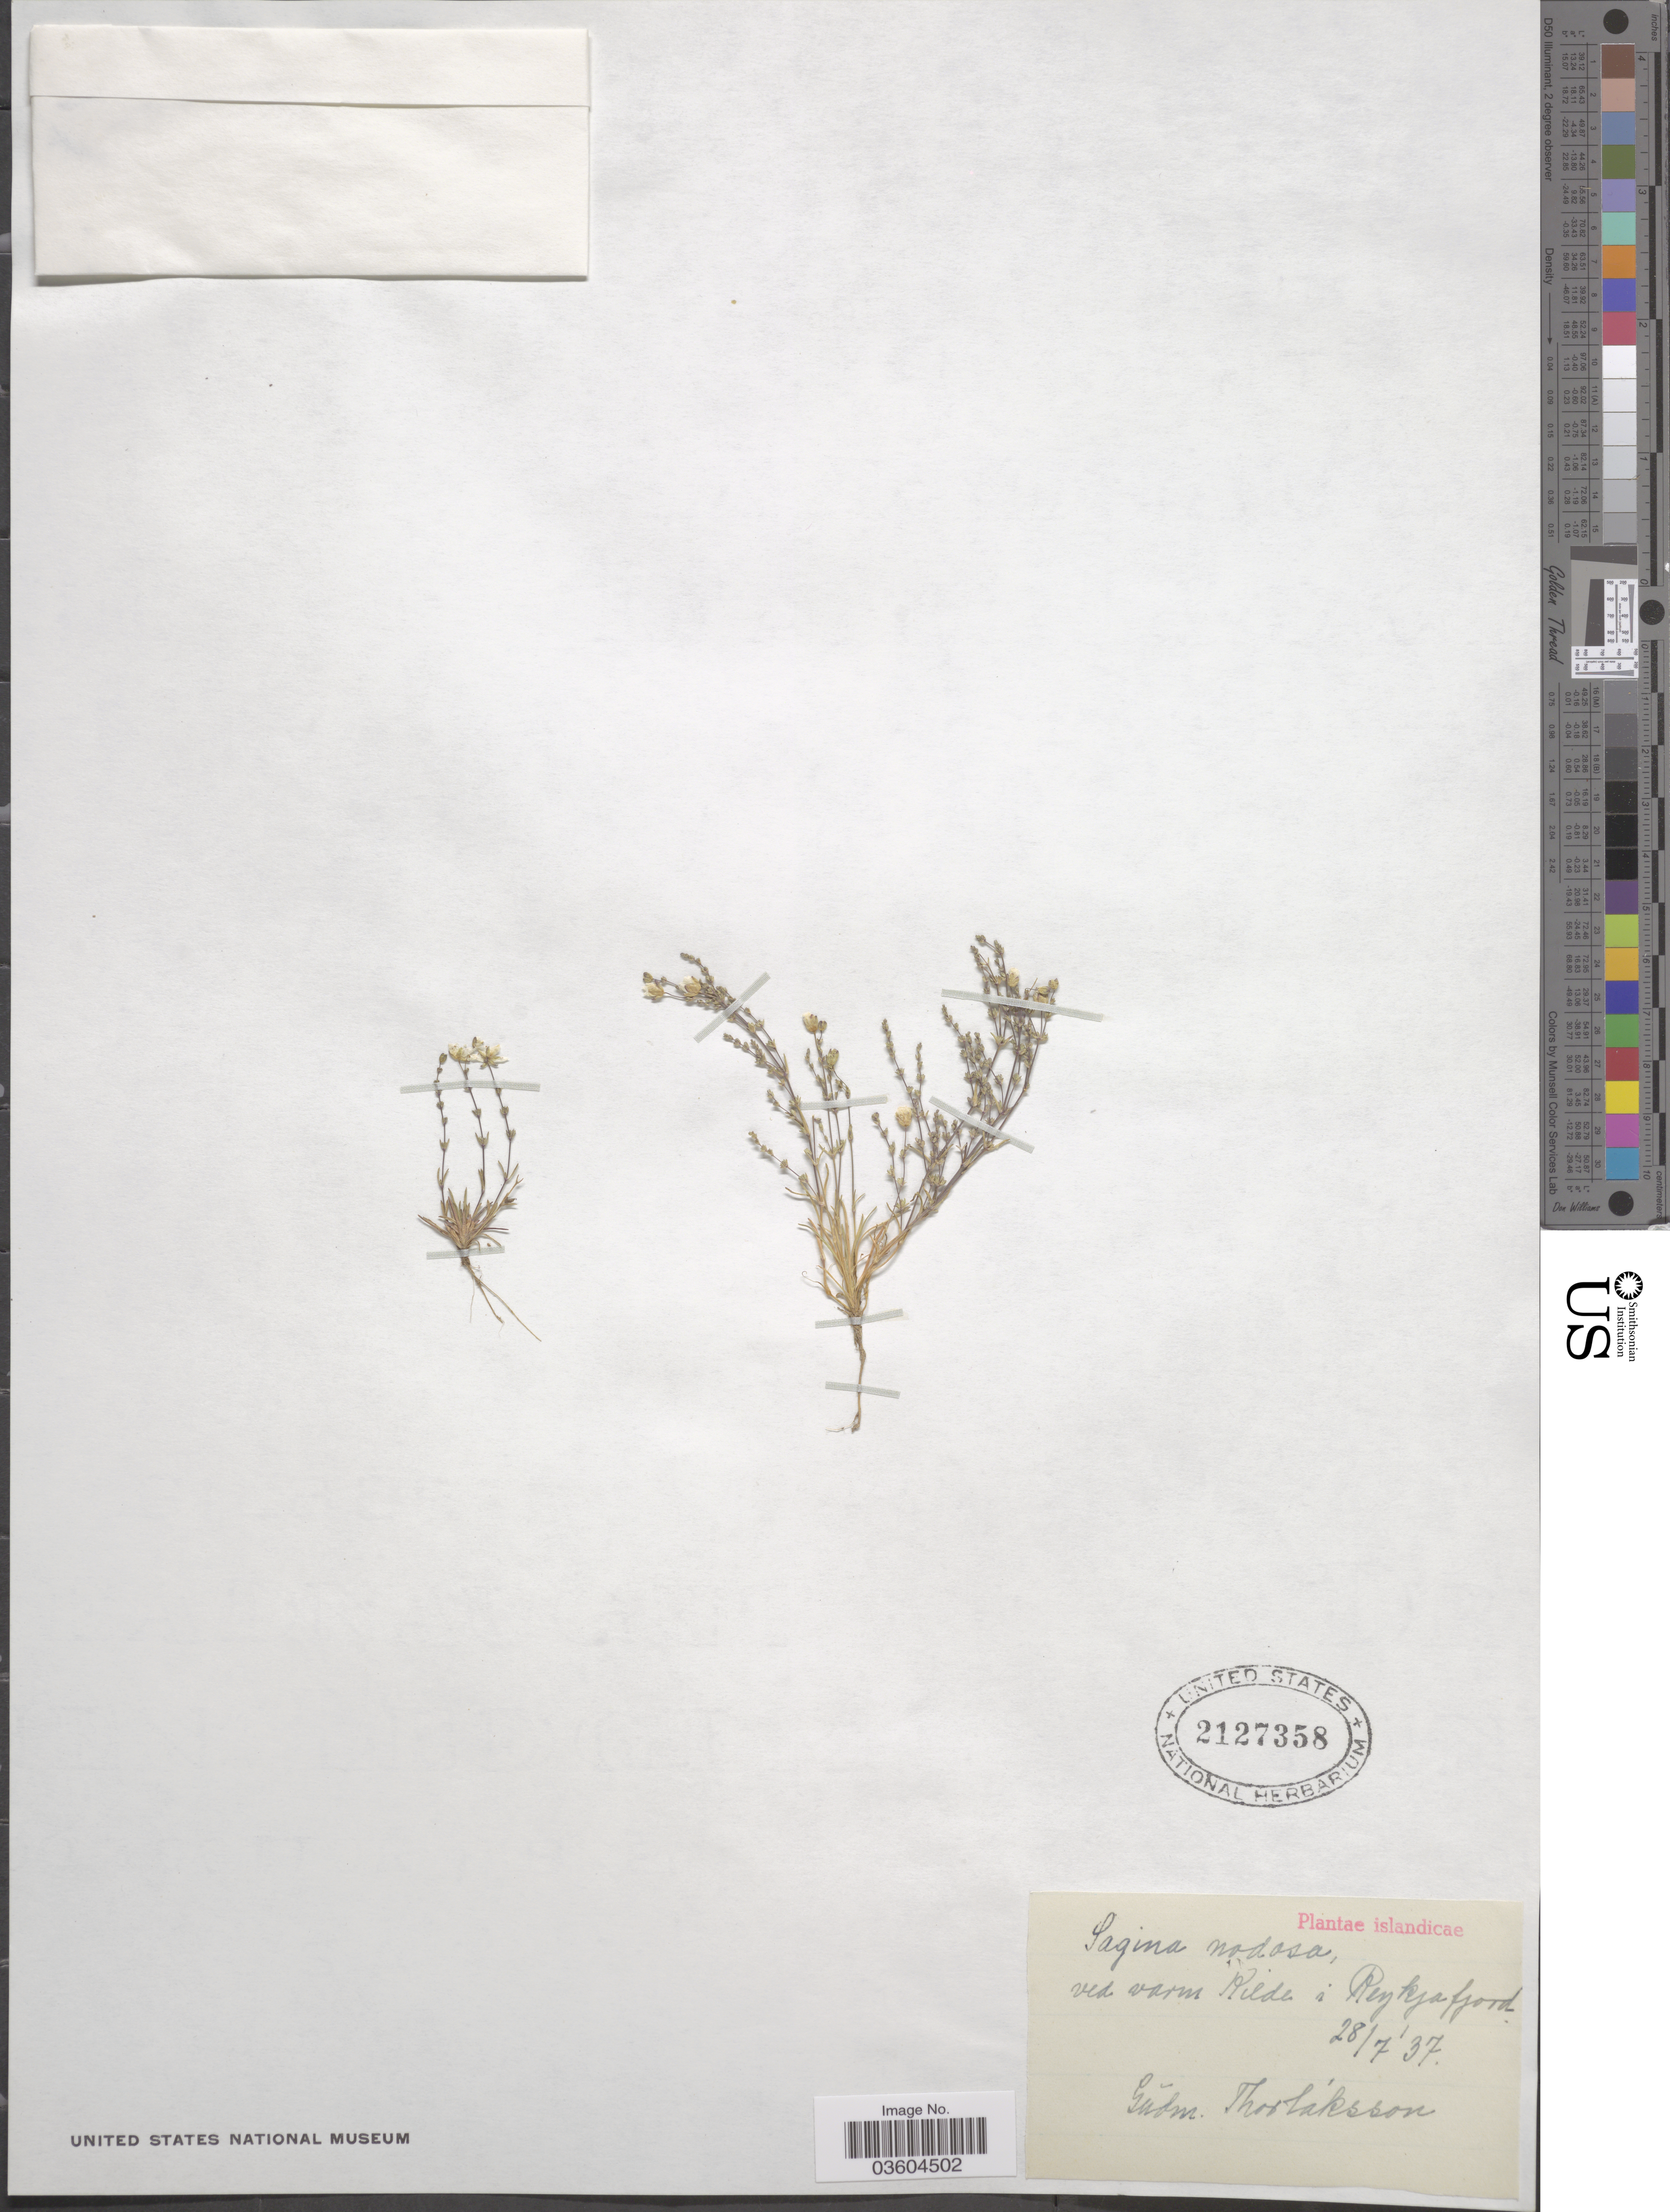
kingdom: Plantae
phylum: Tracheophyta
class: Magnoliopsida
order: Caryophyllales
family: Caryophyllaceae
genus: Sagina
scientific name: Sagina nodosa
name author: (L.) Fenzl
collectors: G. Thorlaksson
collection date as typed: Transcribed d/m/y: 28/7/37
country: Iceland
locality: Islandicae. Ved varm Kilde i Reykjafjord.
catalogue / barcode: US 2127358